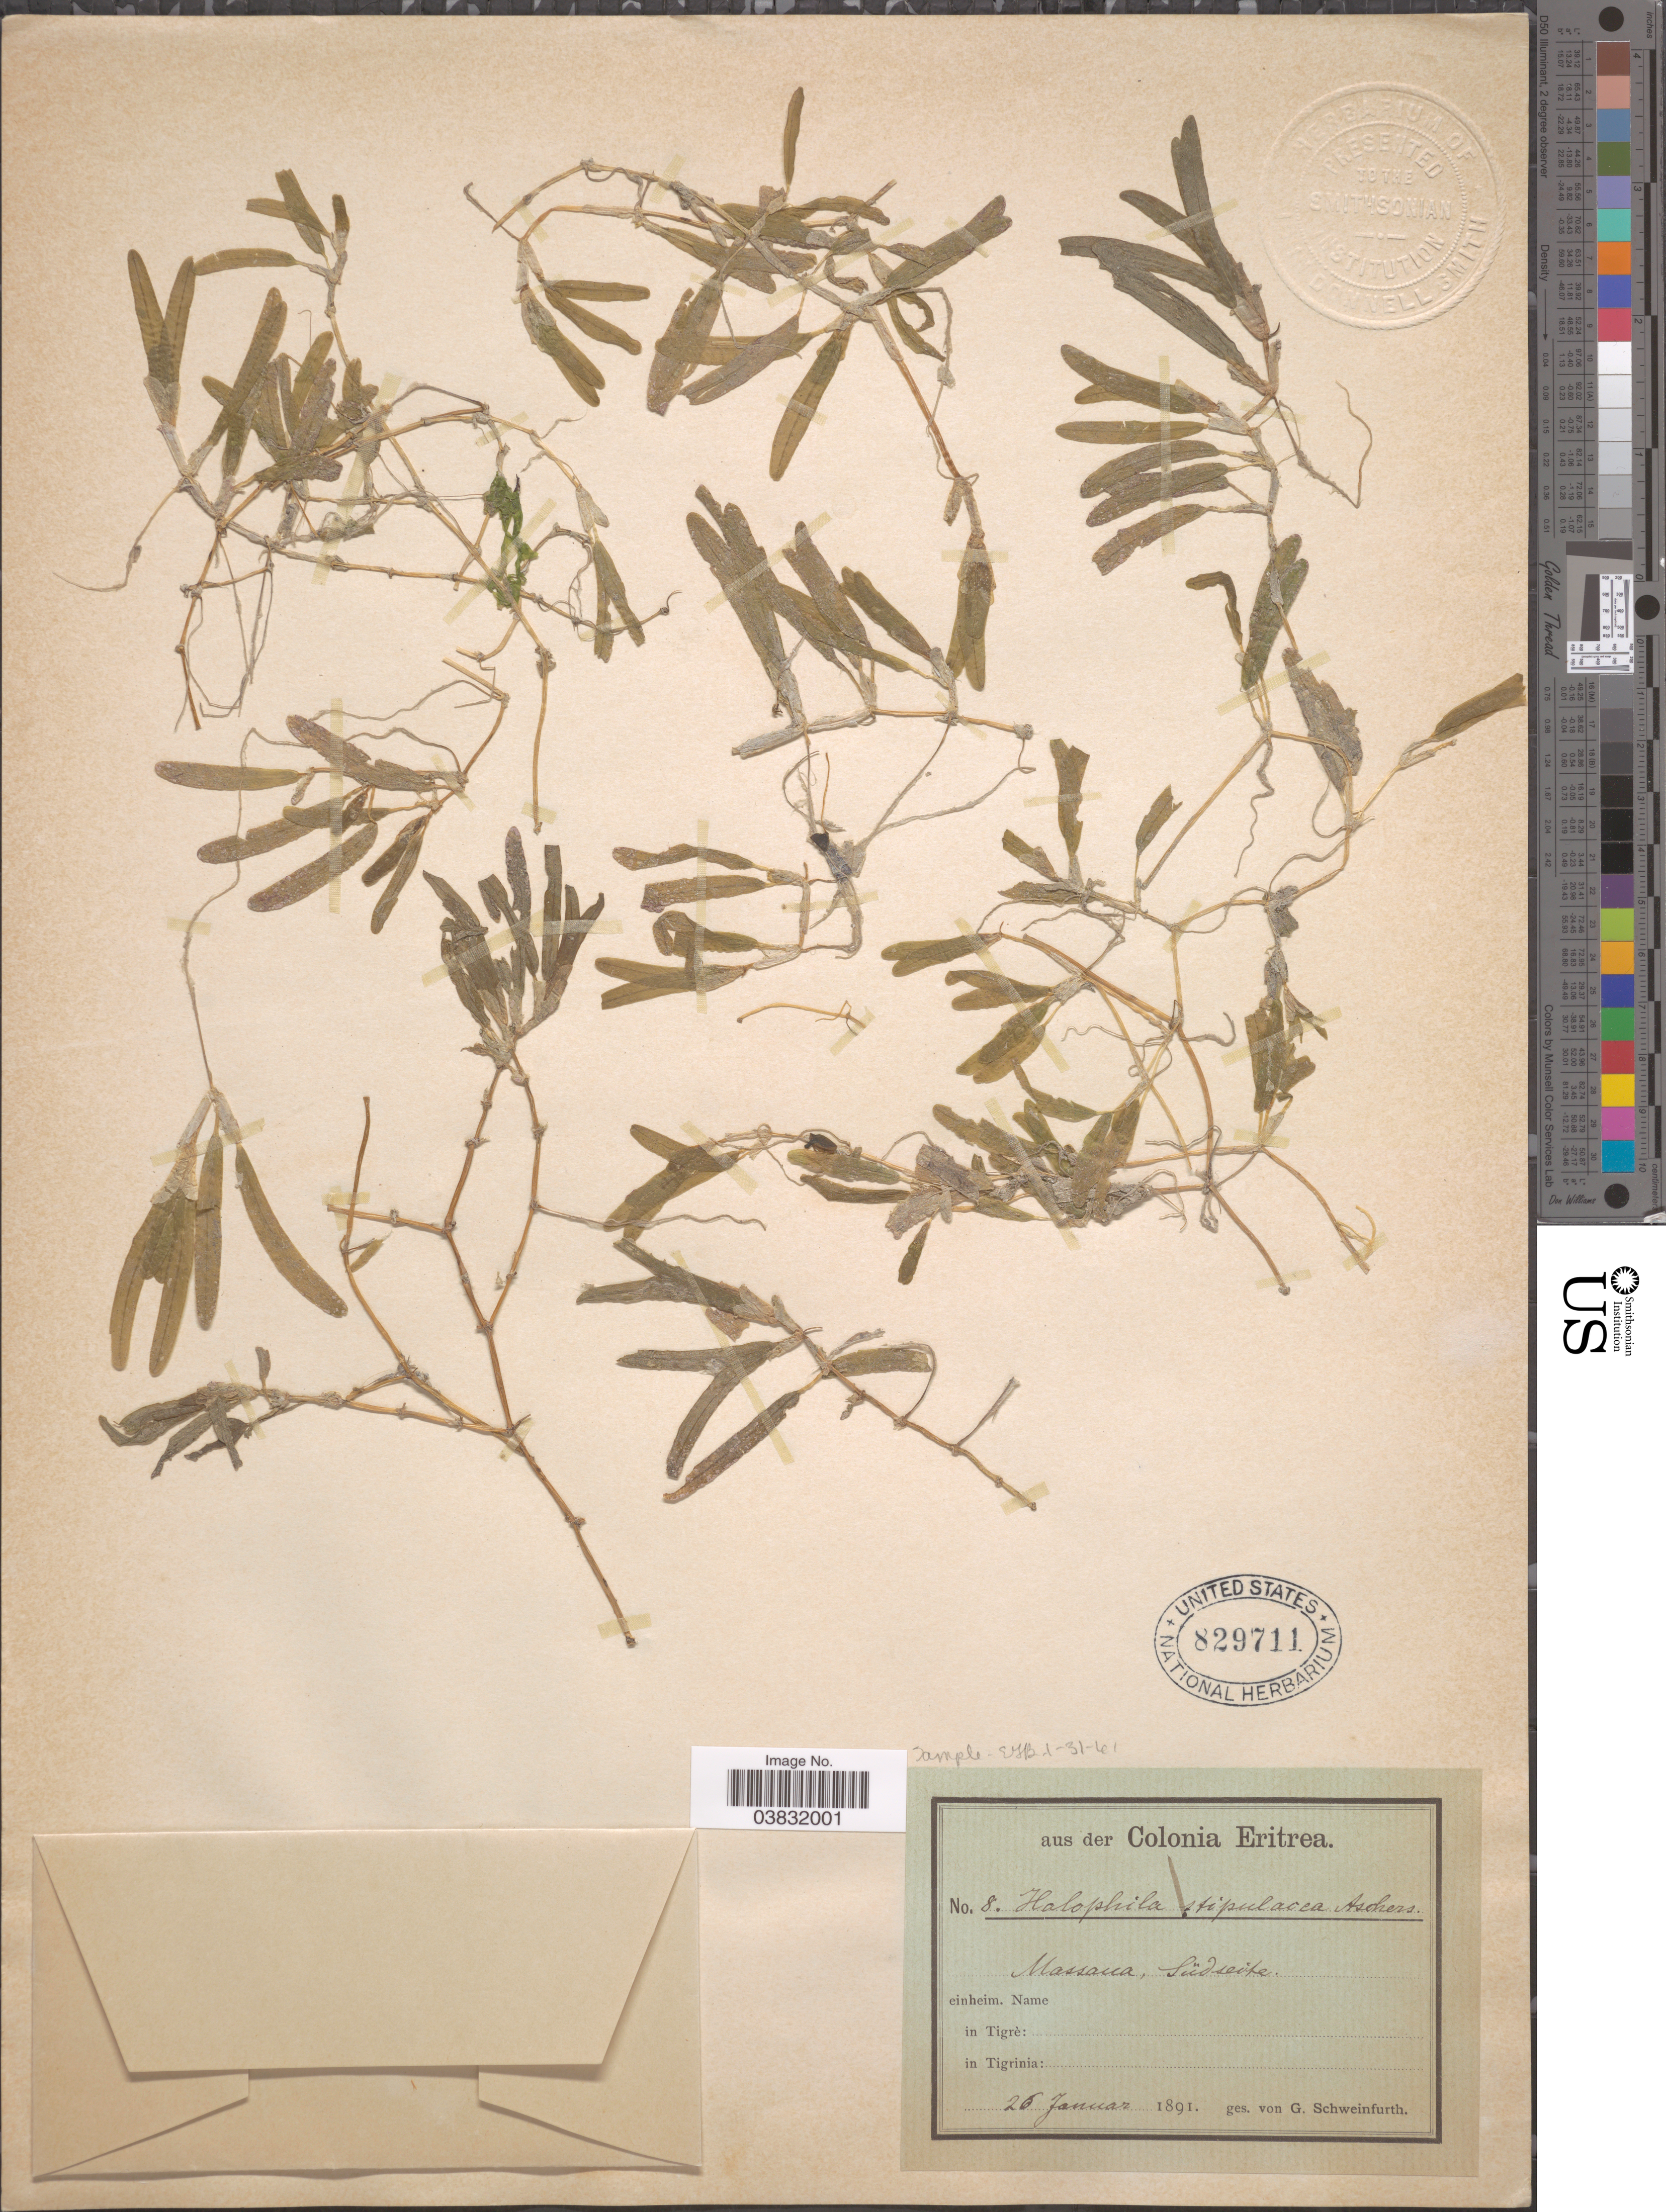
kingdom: Plantae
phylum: Tracheophyta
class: Liliopsida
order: Alismatales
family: Hydrocharitaceae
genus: Halophila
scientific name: Halophila ovalis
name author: (R. Br.) Hook. f.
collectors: G. A. Schweinfurth (herbarium)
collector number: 8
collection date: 1891-01-26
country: Eritrea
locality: Colonia Eritrea. Massawa, Südseite.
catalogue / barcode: US 829711